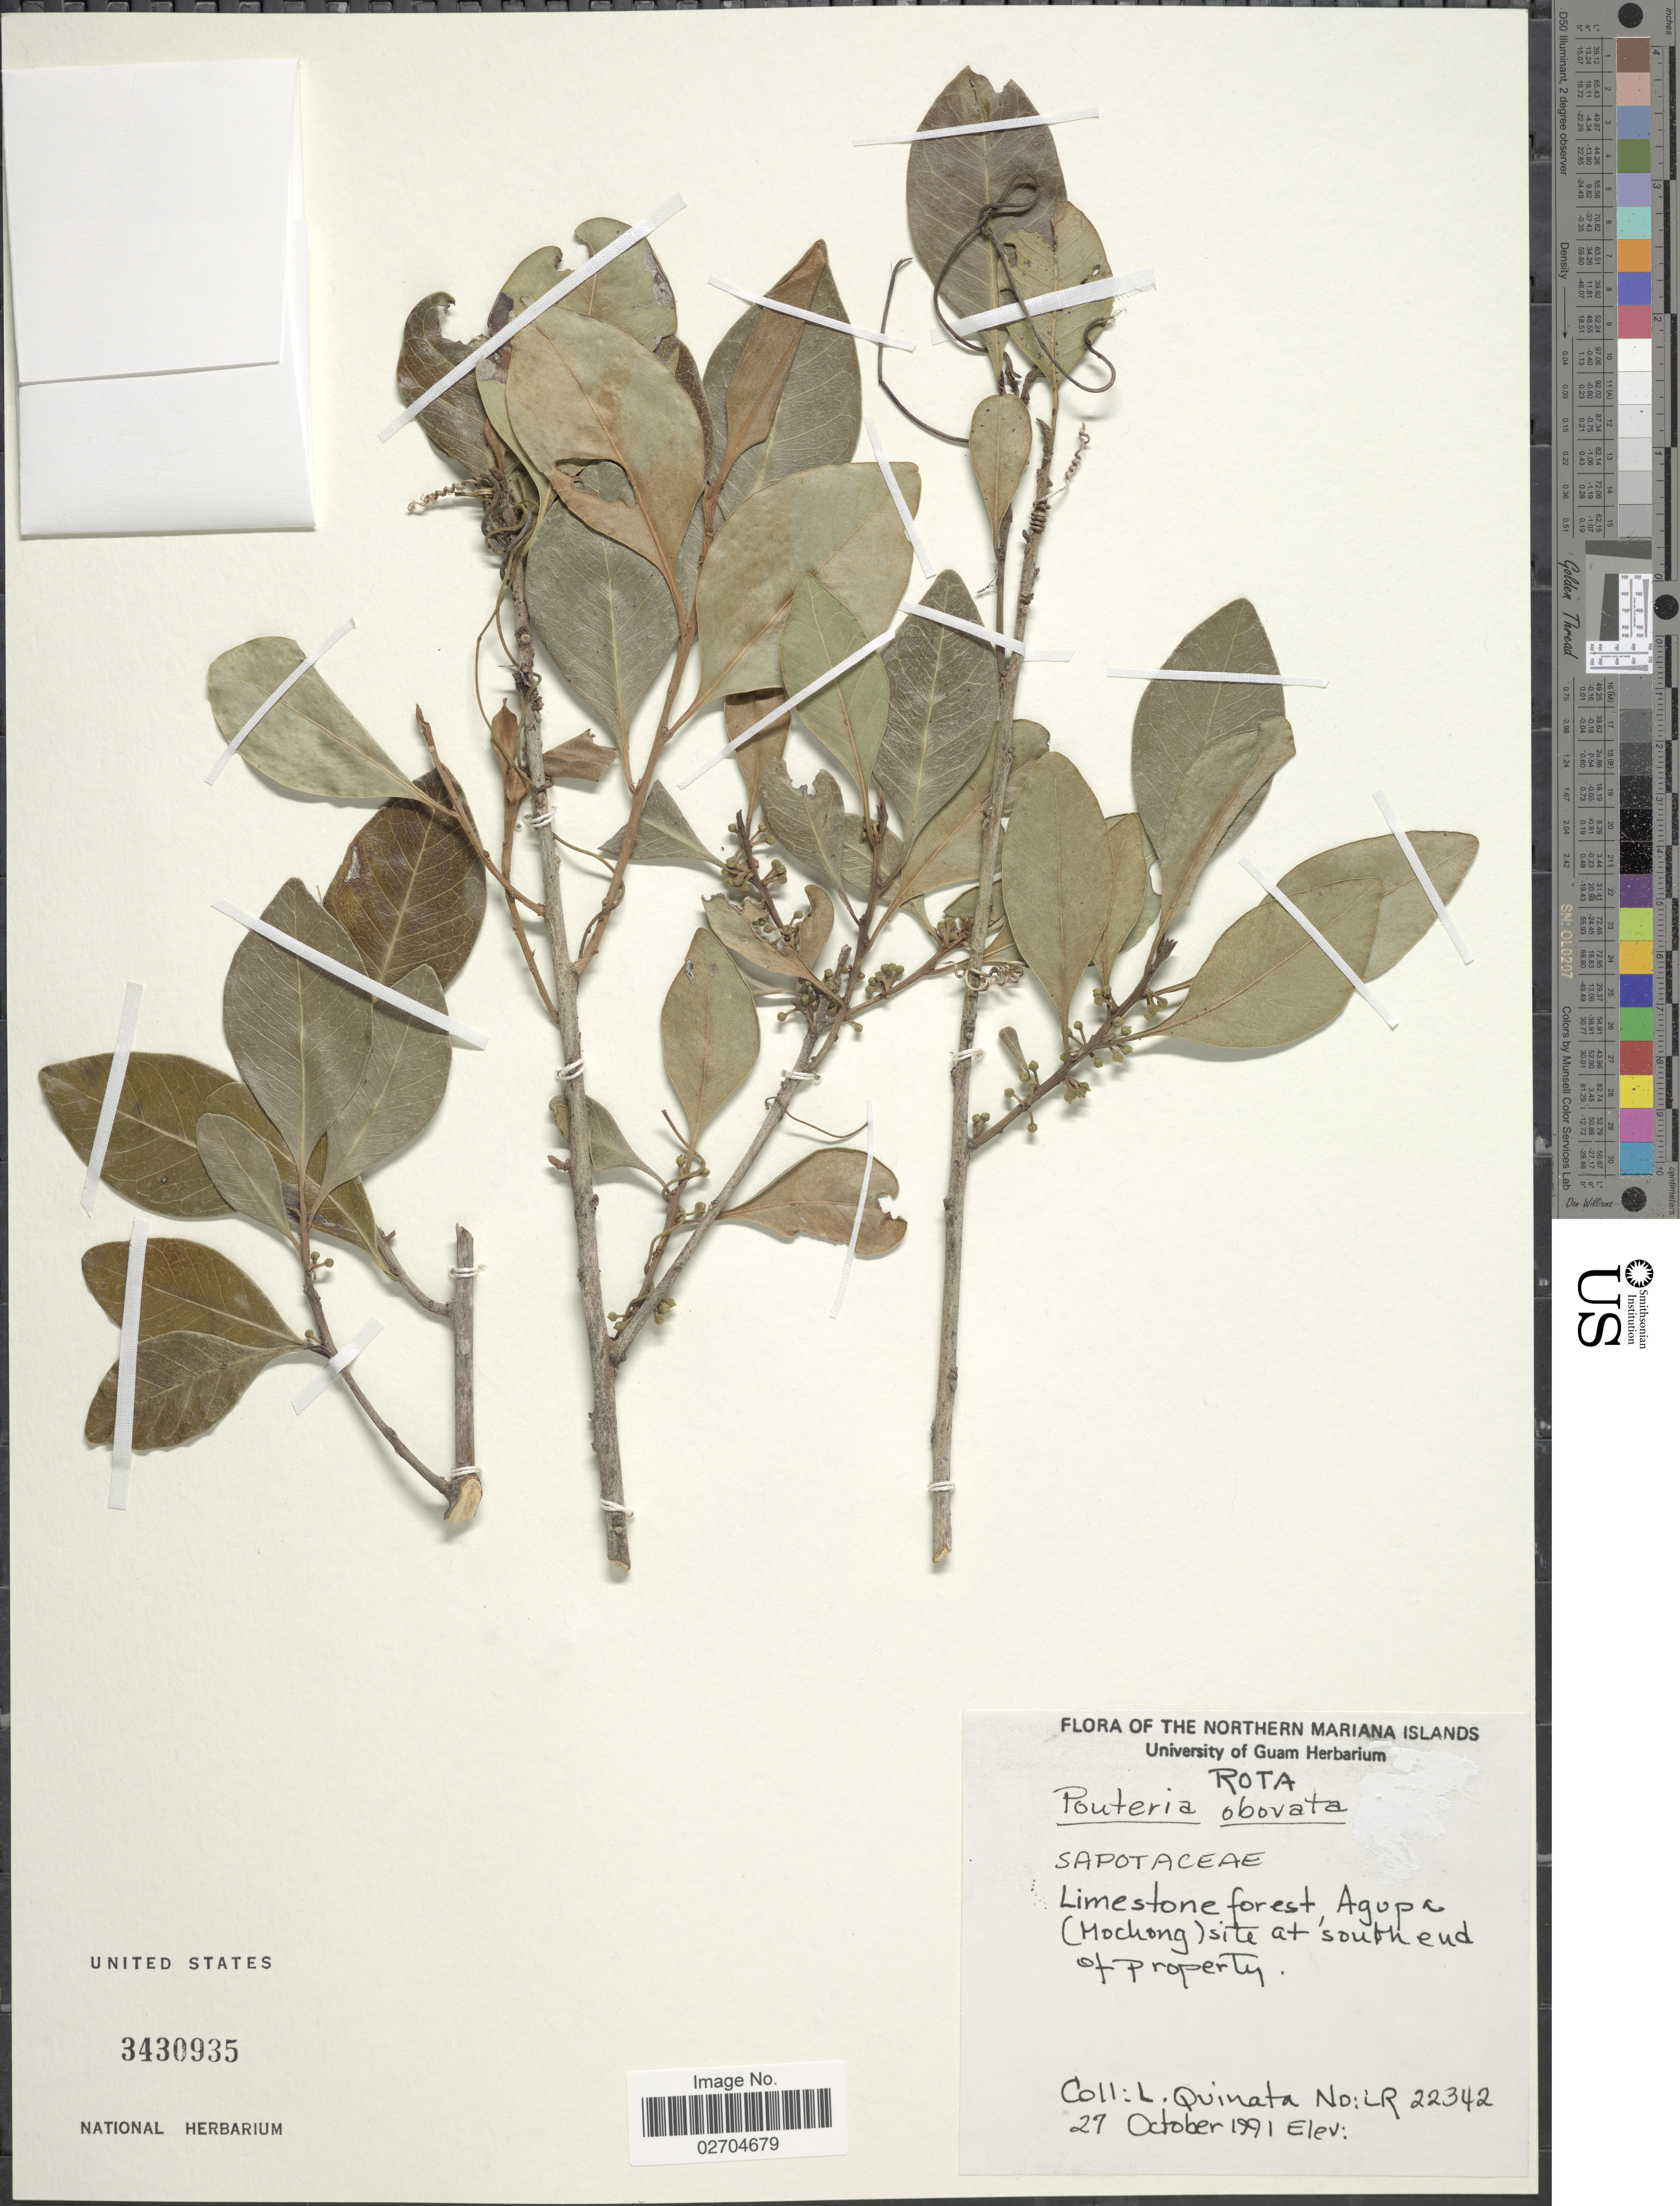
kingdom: Plantae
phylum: Tracheophyta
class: Magnoliopsida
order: Ericales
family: Sapotaceae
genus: Planchonella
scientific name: Planchonella obovata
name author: (R. Br.) Pierre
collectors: L. Quinata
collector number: LR 22342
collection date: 1991-10-27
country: Northern Mariana Islands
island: Rota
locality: Rota. Agopa (Mochong) site at south end of property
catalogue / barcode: US 3430935